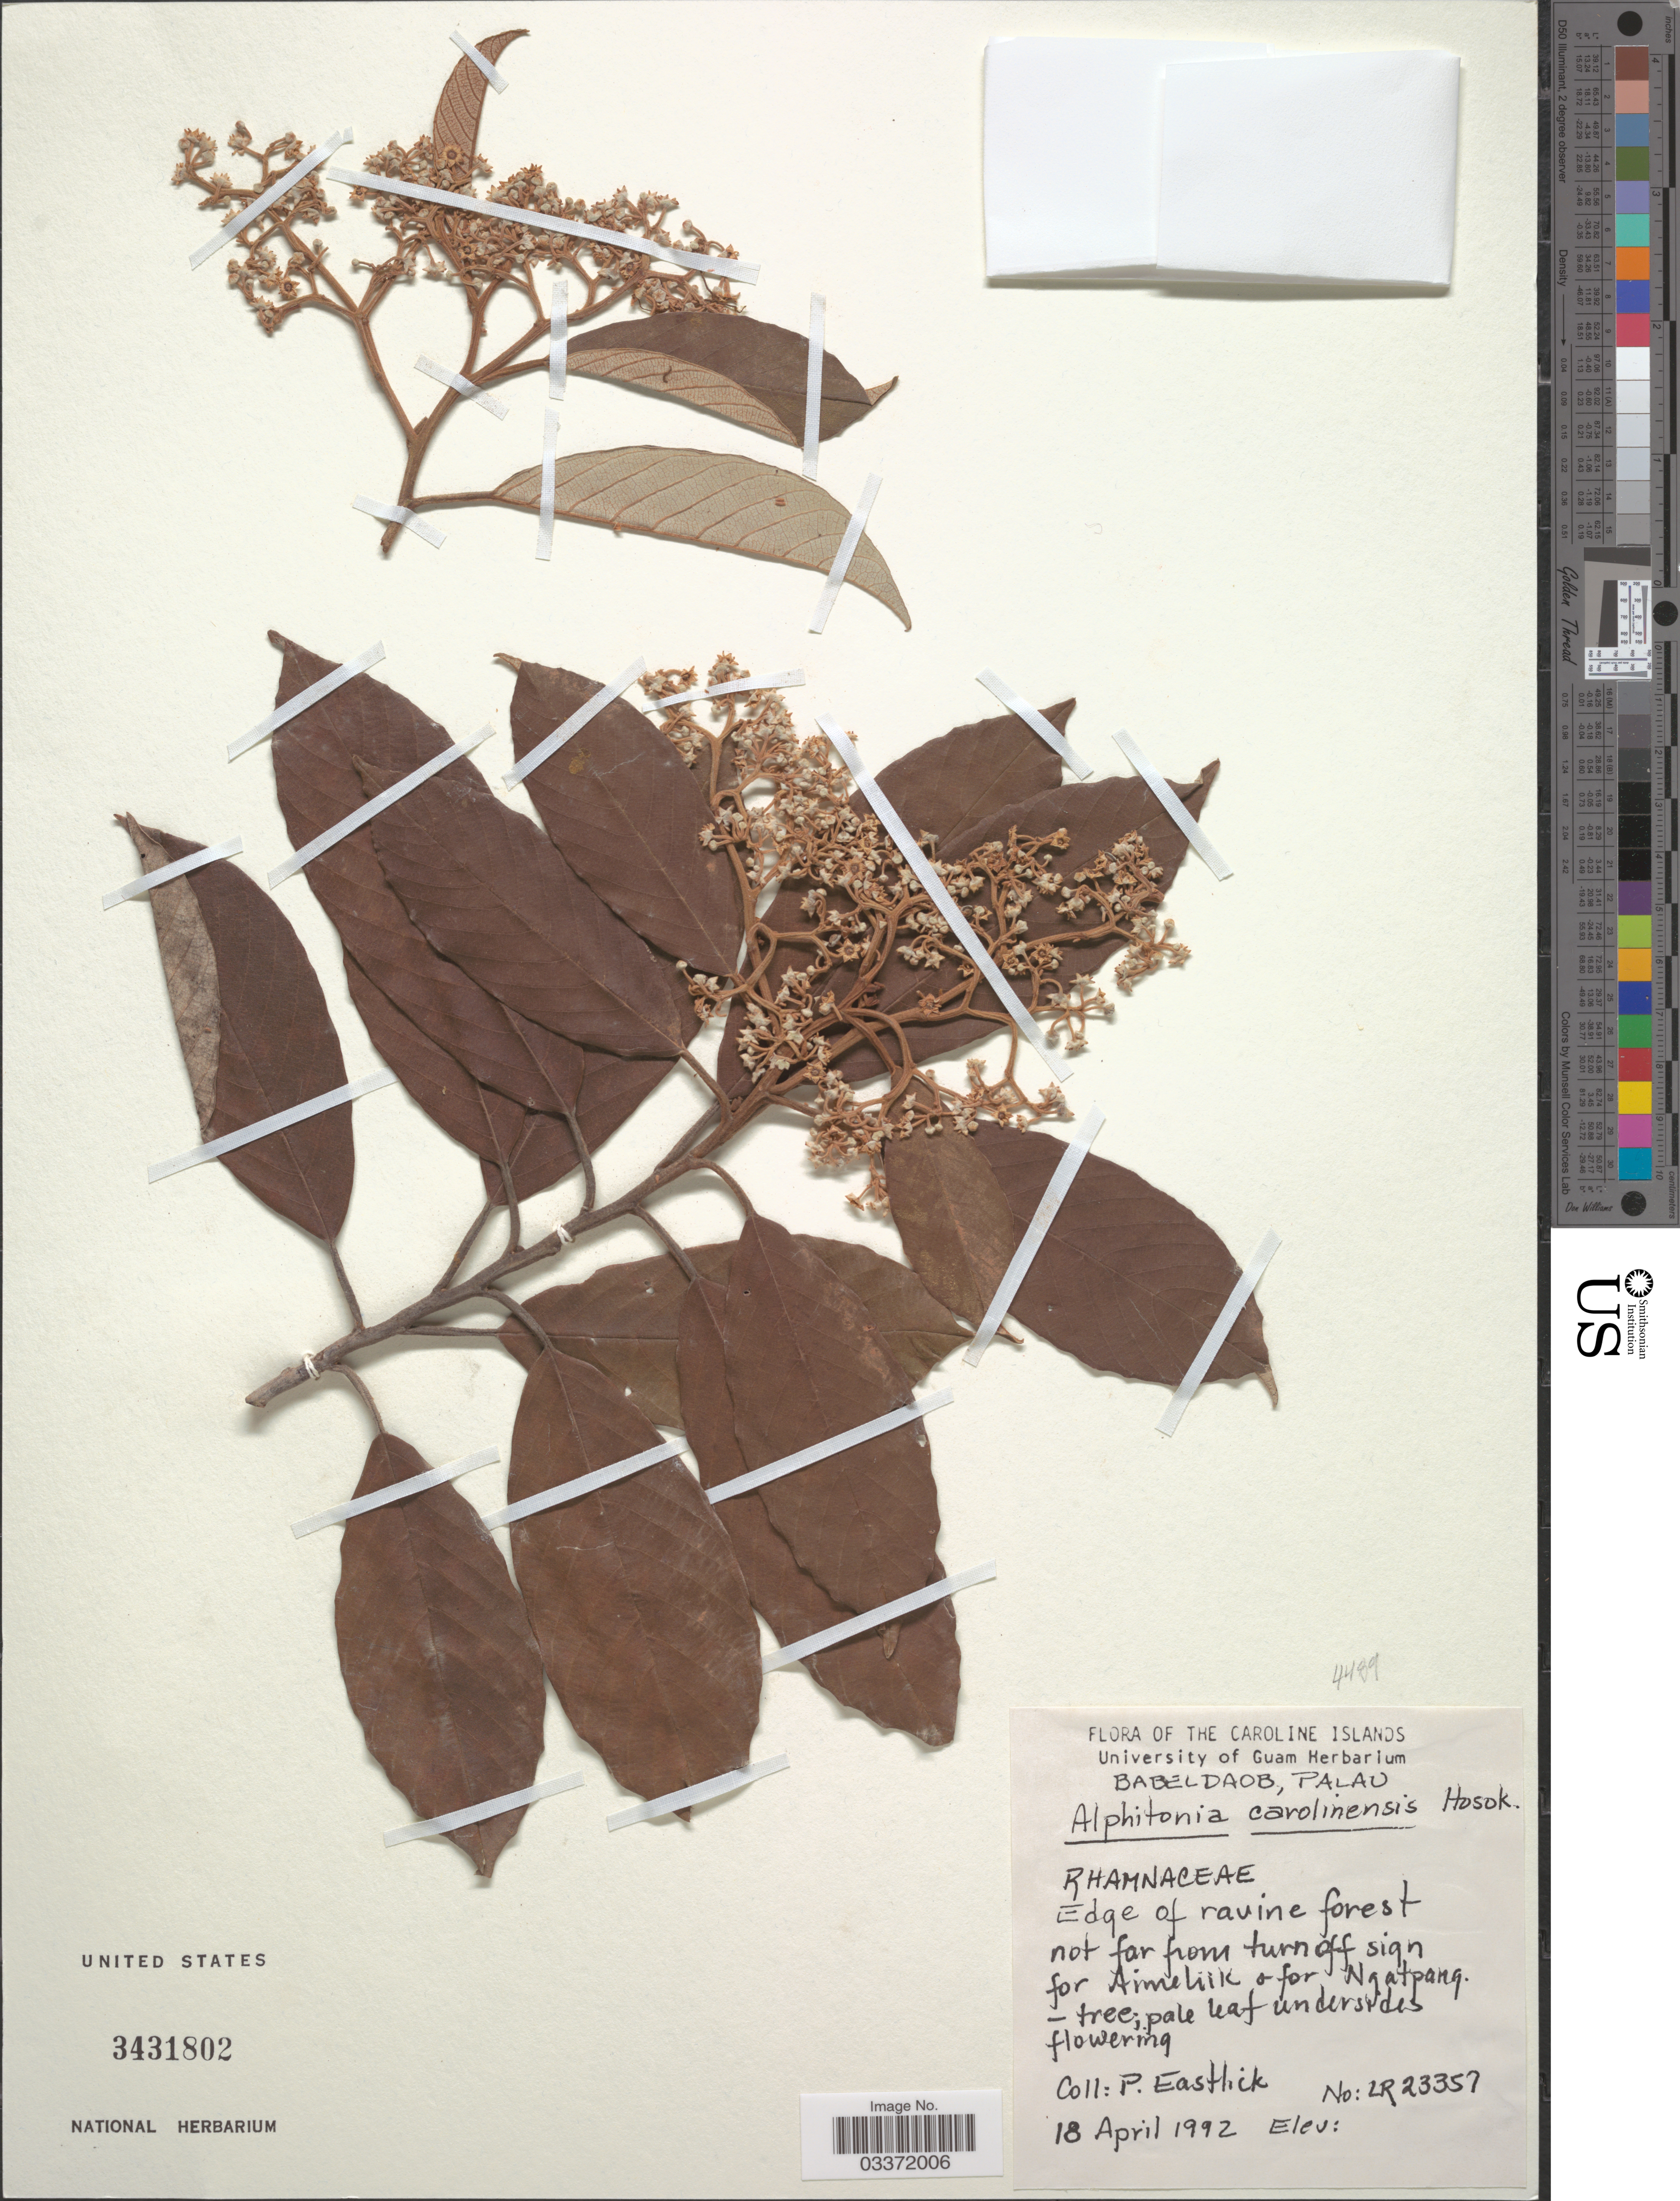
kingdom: Plantae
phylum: Tracheophyta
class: Magnoliopsida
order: Rosales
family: Rhamnaceae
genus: Alphitonia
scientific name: Alphitonia carolinensis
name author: Hosok.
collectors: P. Eastlick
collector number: LR 23357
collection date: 1992-04-18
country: Palau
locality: Babeldaob, Palau. Edge of ravine forest not far from turn off sign o [interpreted] for Aimeliik o for Ngatpang.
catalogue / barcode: US 3431802